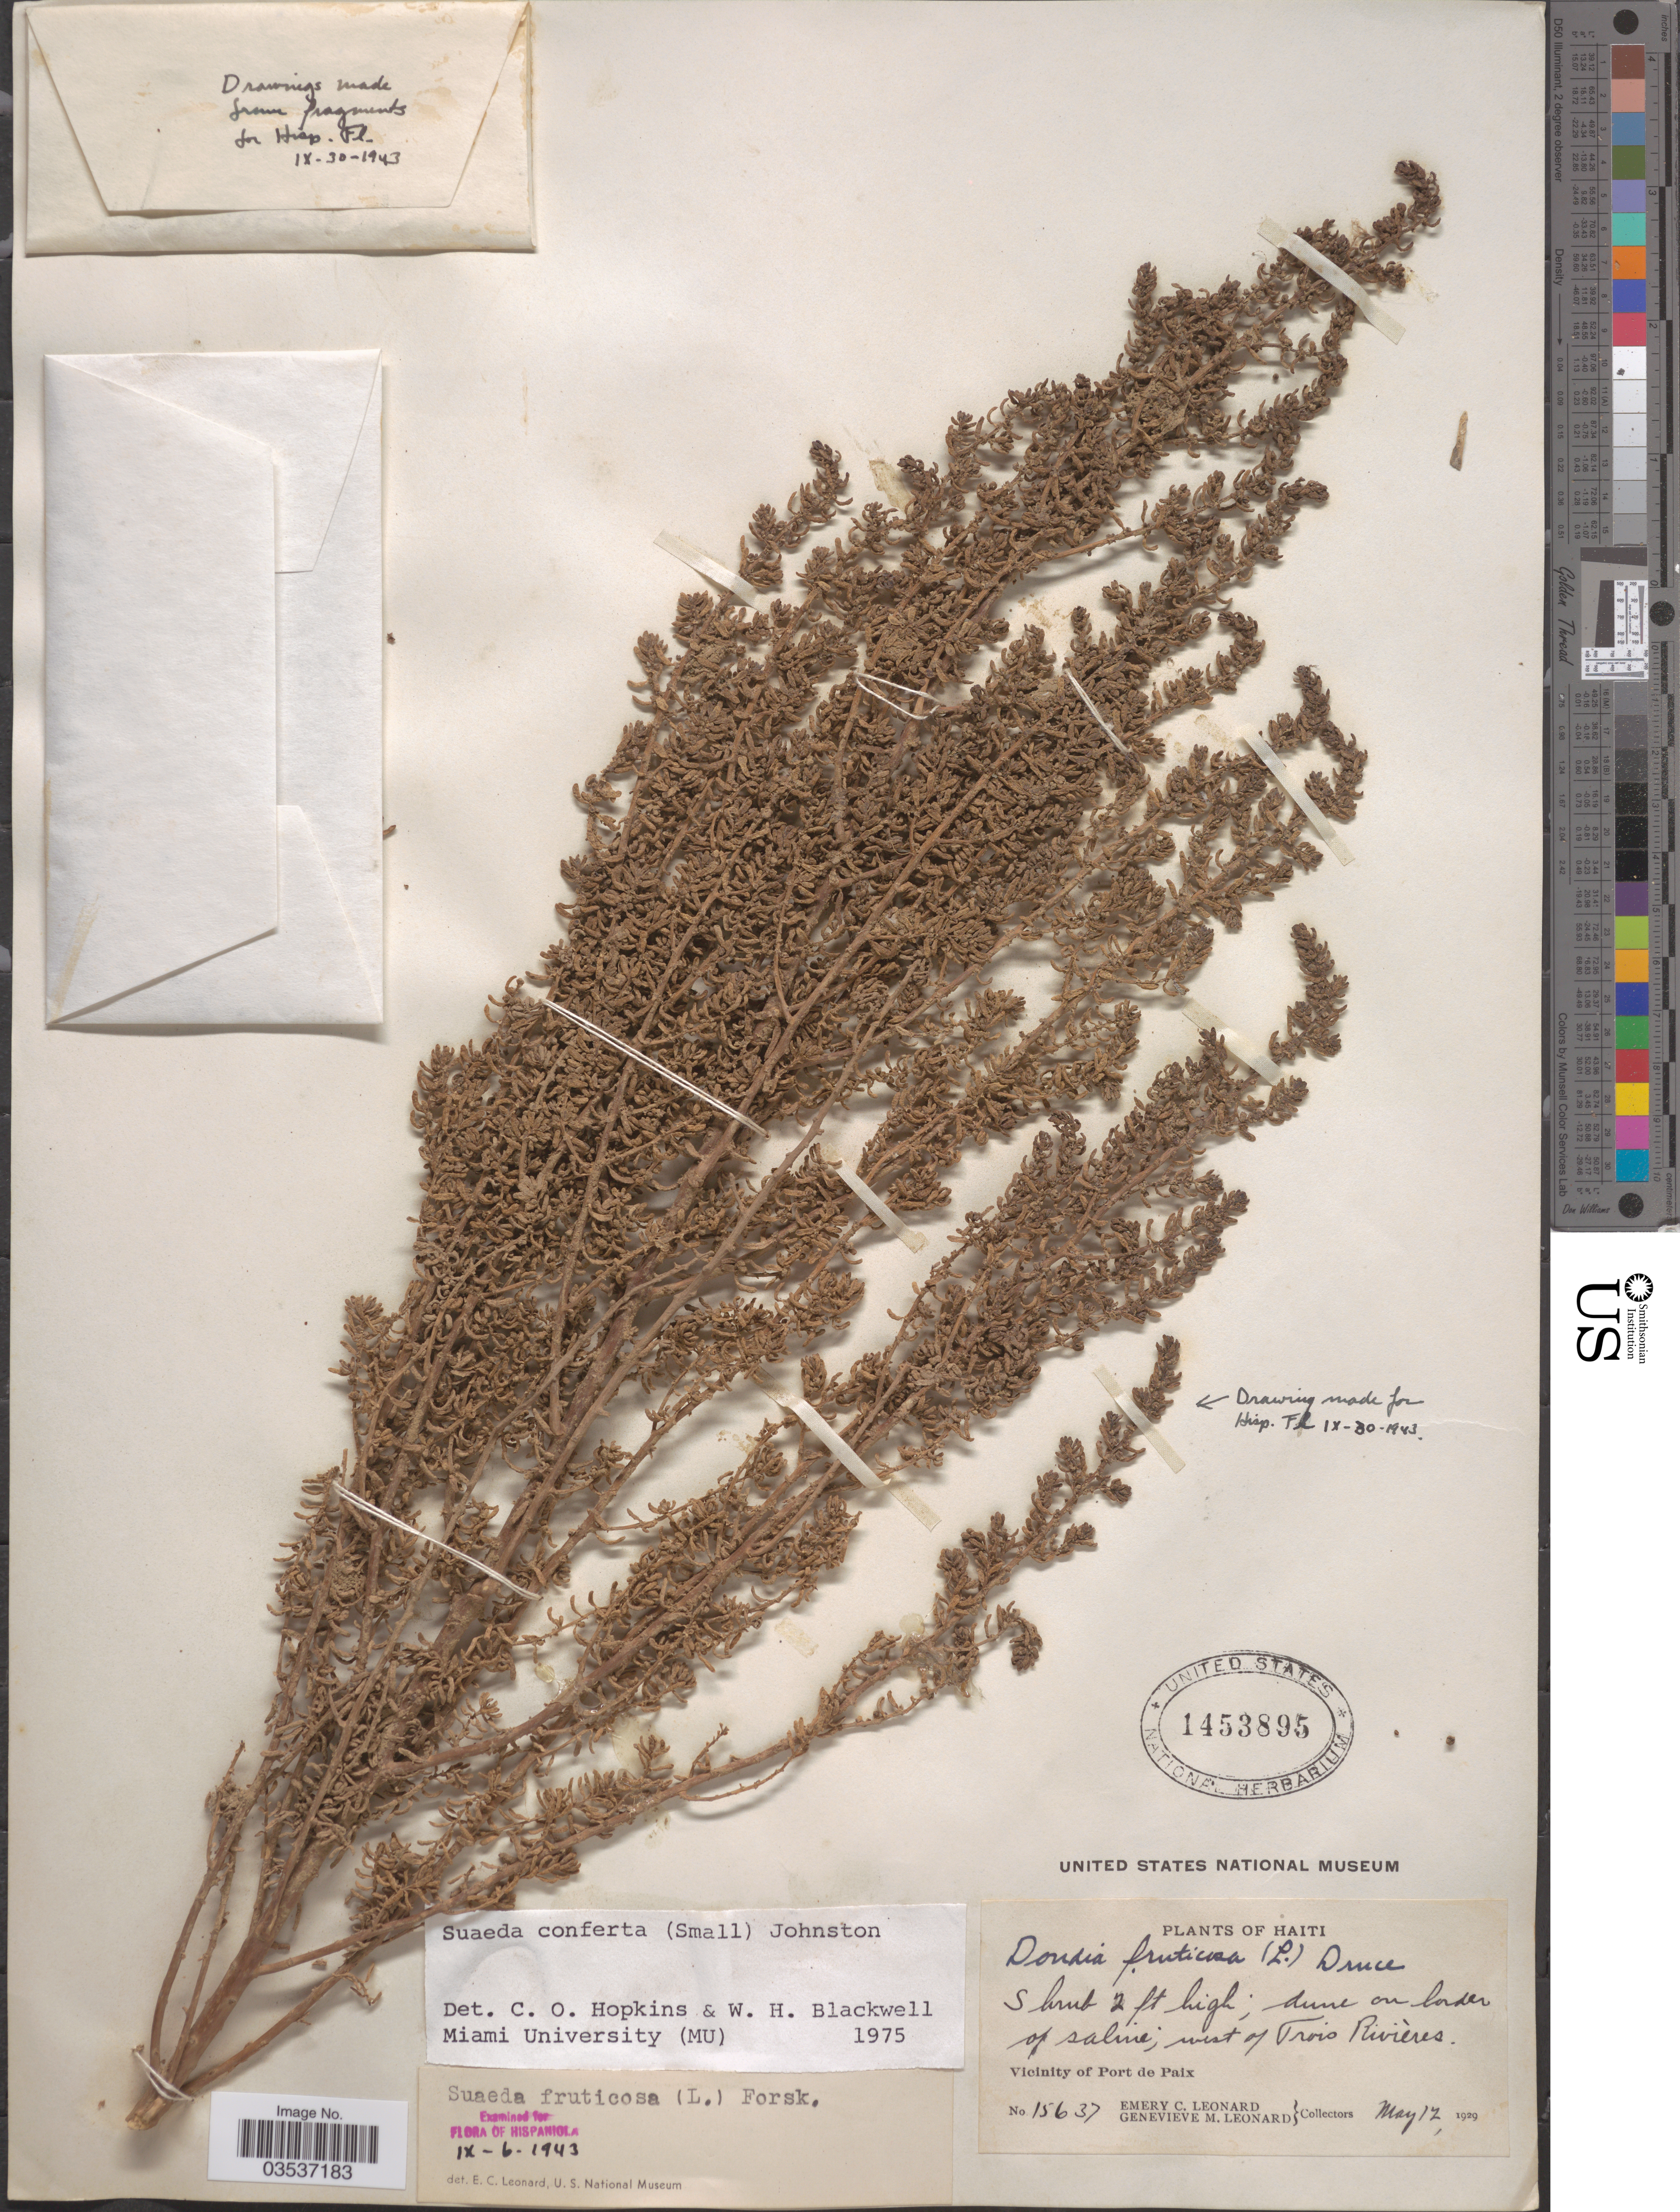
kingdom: Plantae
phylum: Tracheophyta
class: Magnoliopsida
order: Caryophyllales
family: Amaranthaceae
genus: Suaeda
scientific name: Suaeda conferta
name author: (Small) I.M. Johnst.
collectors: E. C. Leonard & G. M. Leonard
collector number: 15637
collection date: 1929-05-12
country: Haiti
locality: West of Trois Rivières. Vicinity of Port de Paix.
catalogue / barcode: US 1453895